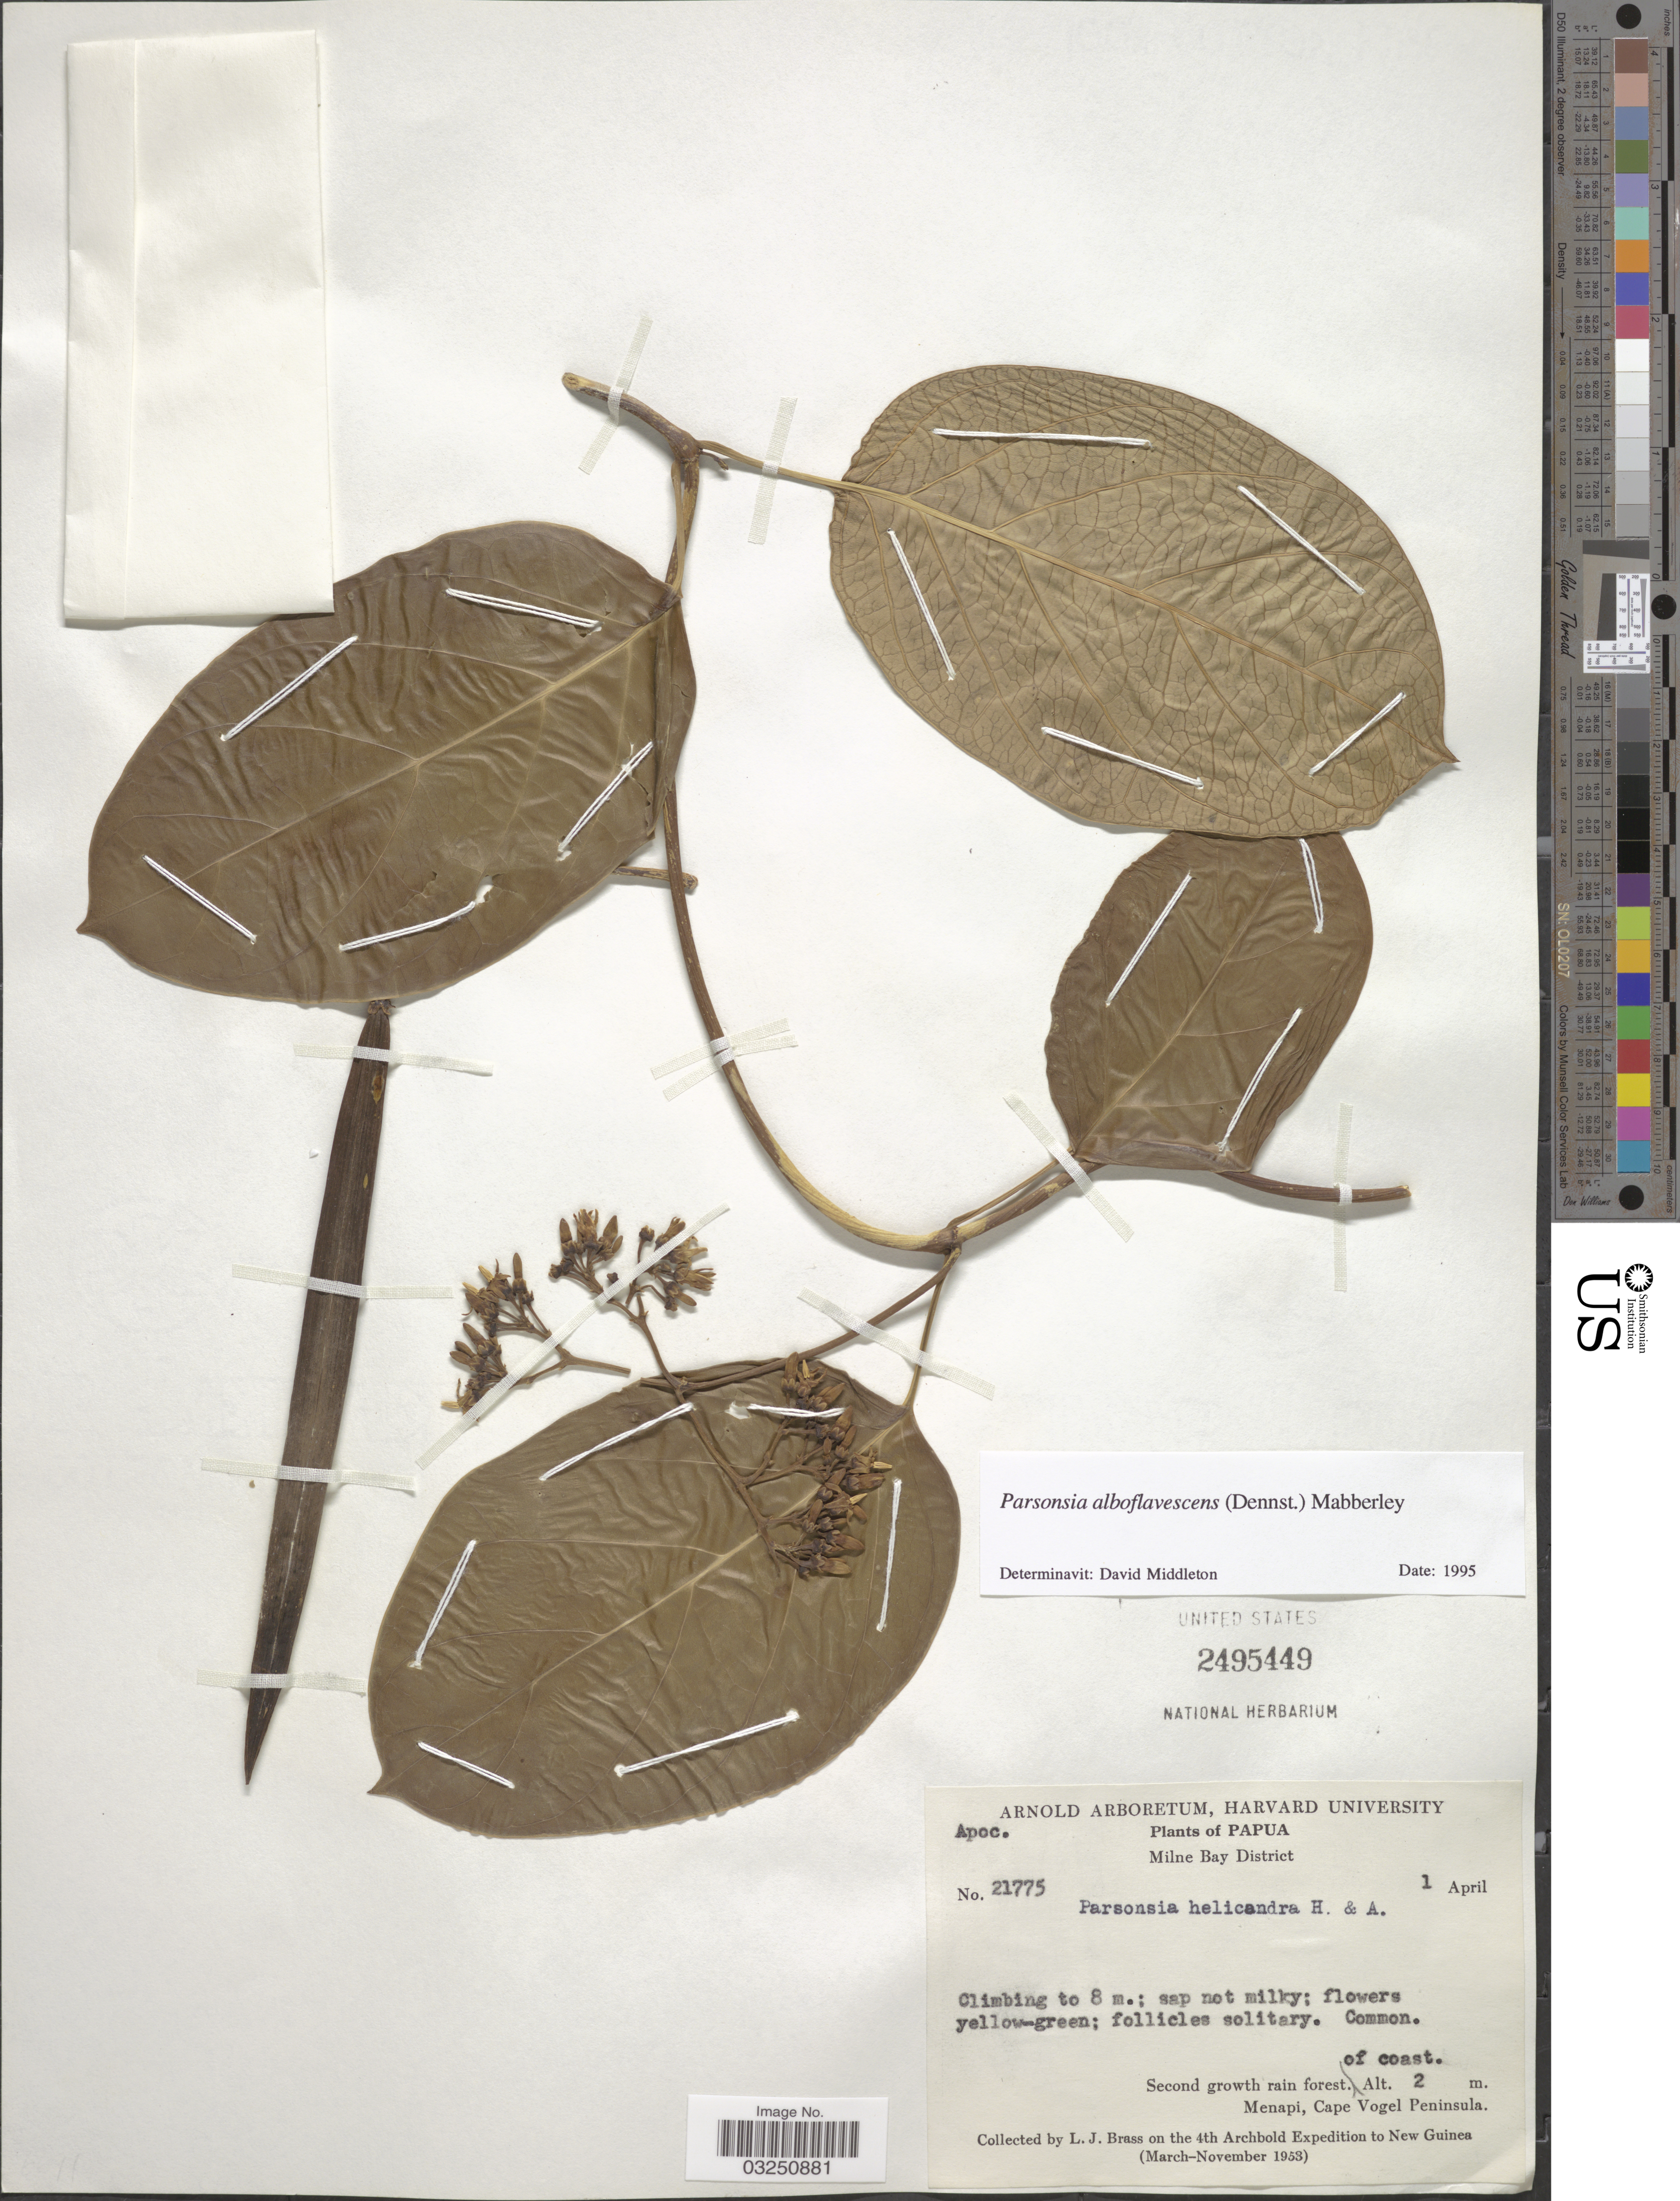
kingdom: Plantae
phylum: Tracheophyta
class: Magnoliopsida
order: Gentianales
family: Apocynaceae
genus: Parsonsia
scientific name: Parsonsia alboflavescens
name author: (Dennst.) Mabberley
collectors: L. J. Brass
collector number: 21775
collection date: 1953-04-01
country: Papua New Guinea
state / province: Milne Bay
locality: Papua. Milne Bay District. Of coast. Second growth rain forest. Menapi, Cape Vogel Peninsula. New Guinea.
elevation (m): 2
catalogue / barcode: US 2495449